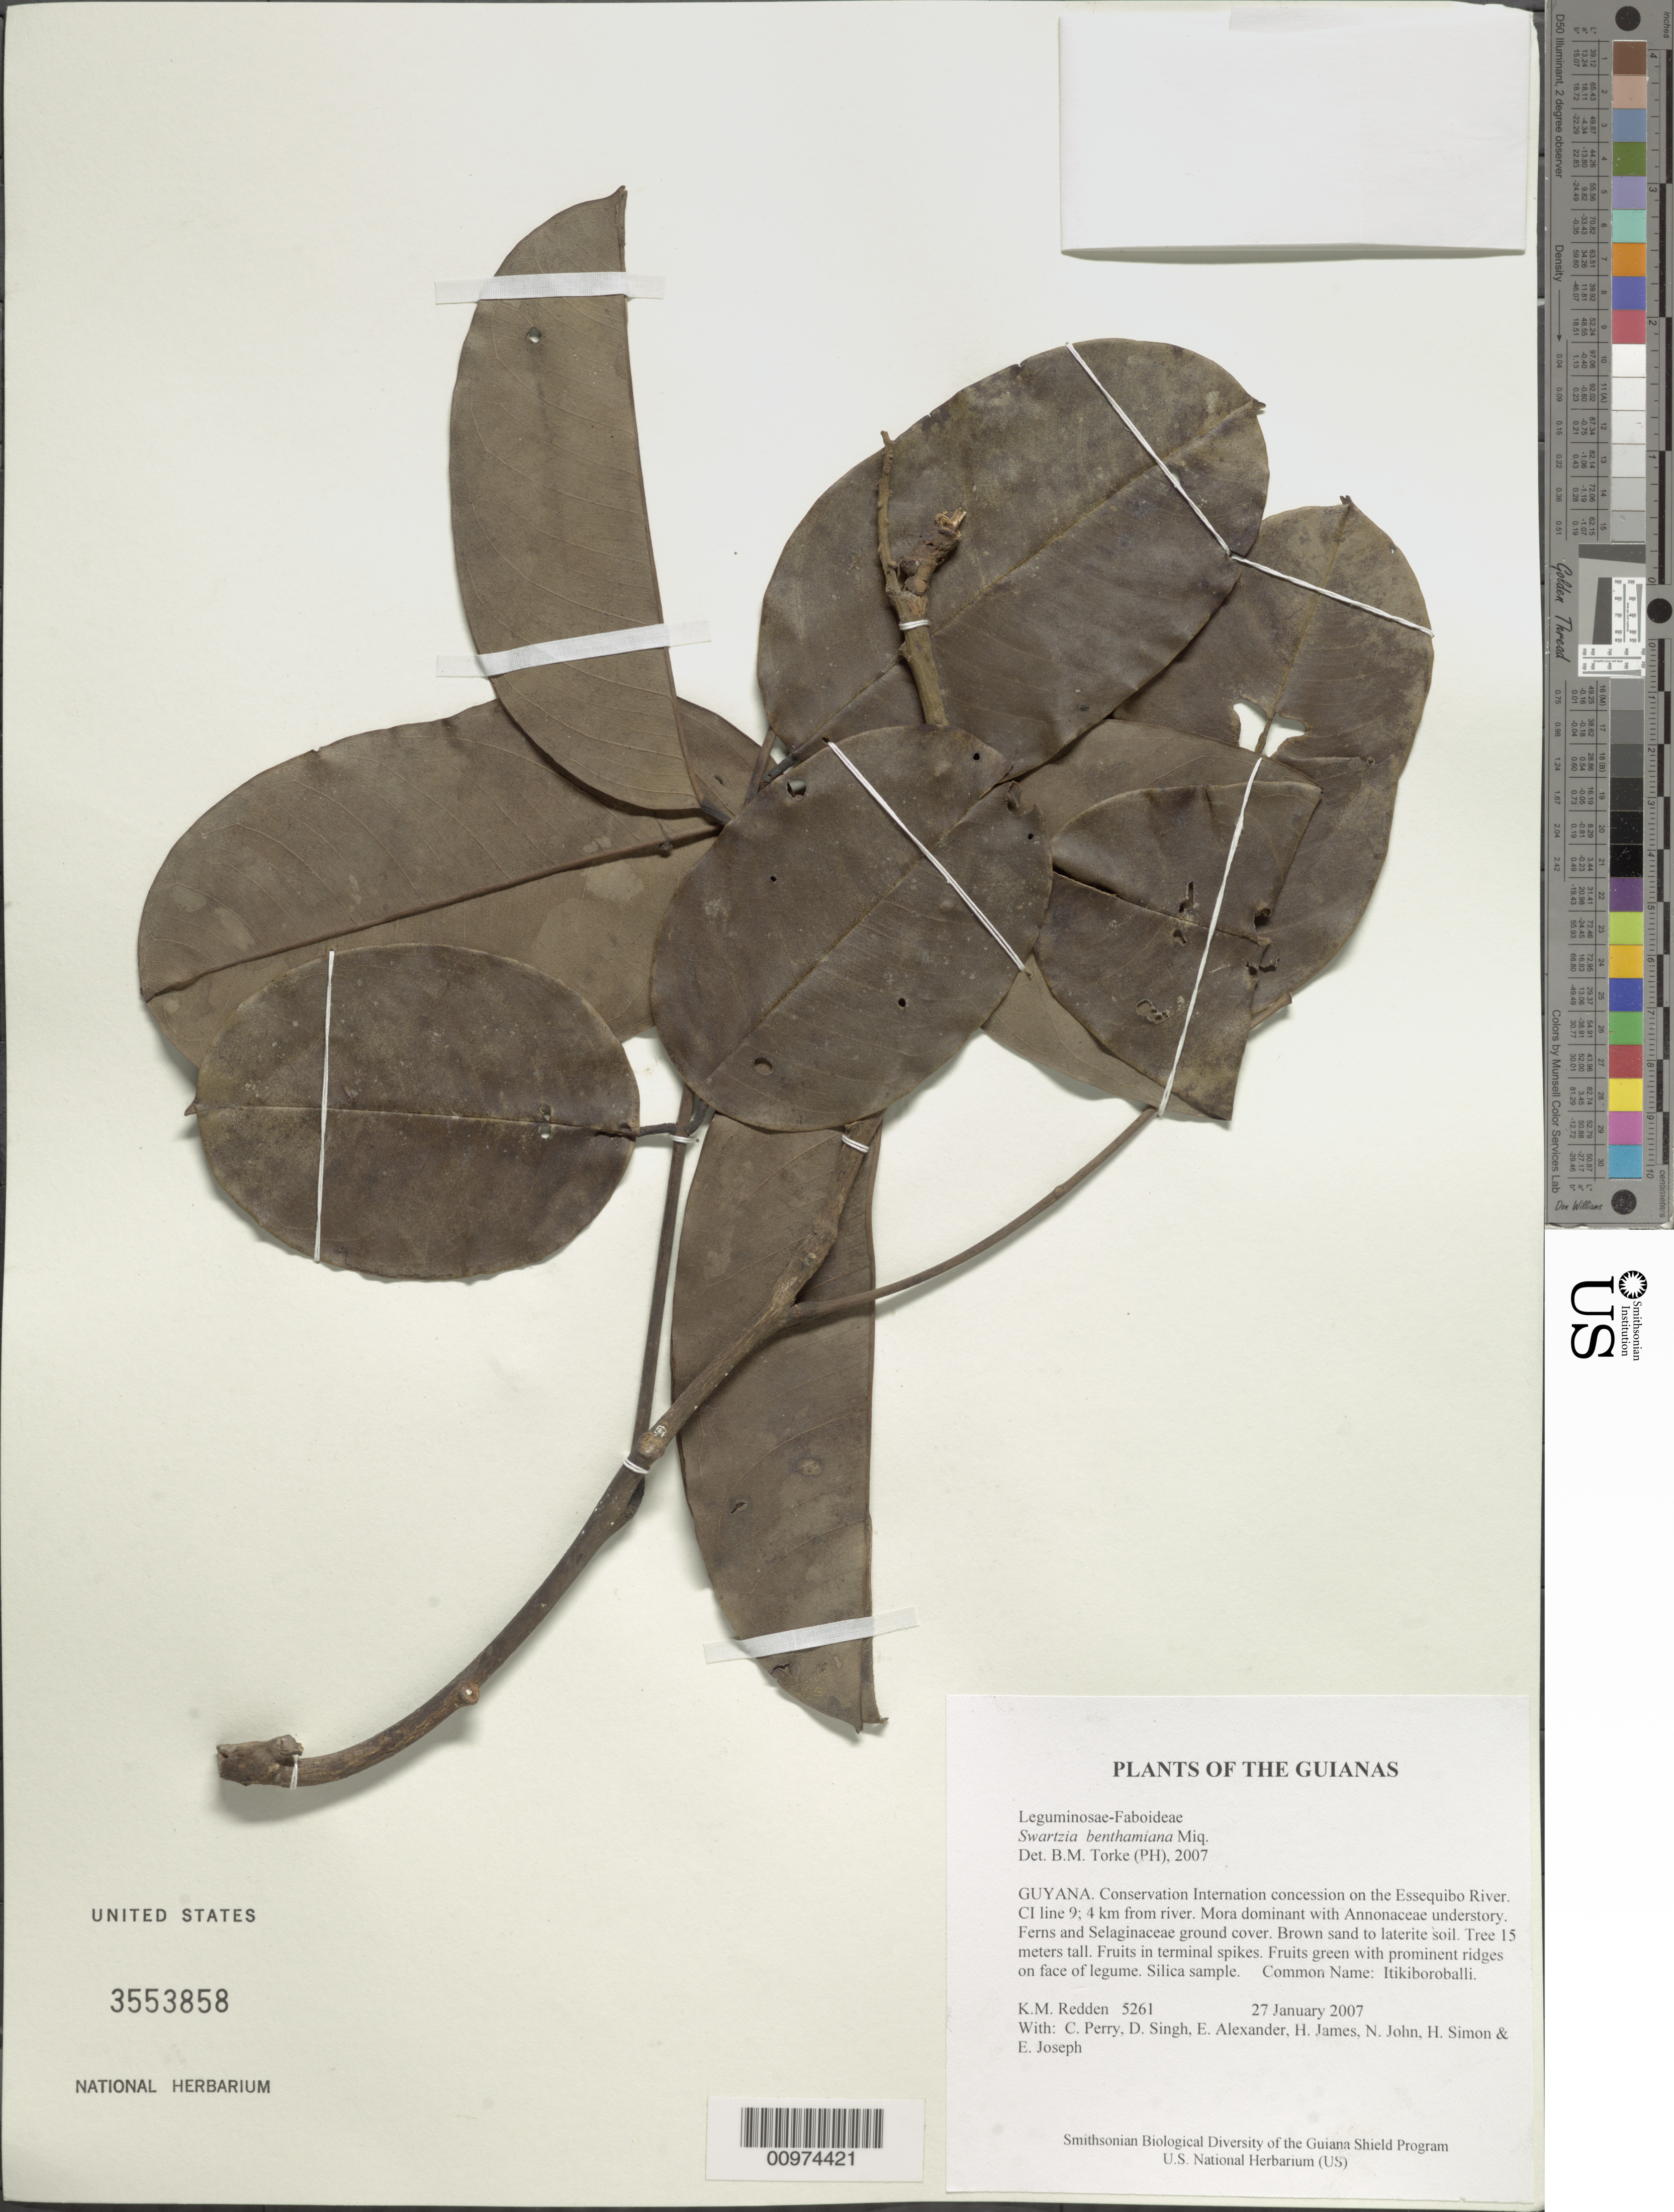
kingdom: Plantae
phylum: Tracheophyta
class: Magnoliopsida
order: Fabales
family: Fabaceae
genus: Swartzia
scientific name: Swartzia benthamiana var. benthamiana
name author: Miq.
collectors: K. M. Redden, C. Perry, D. Singh, E. Alexander, H. James, N. John, H. Simon & E. Joseph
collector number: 5261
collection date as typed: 27 January 2007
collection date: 2007-01-27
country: Guyana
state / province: U. Takutu-U. Essequibo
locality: Conservation International concession on the Essequibo River. CI line 9; 4 km from river.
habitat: Mora dominant with Annonaceae understory. Ferns and Selaginaceae ground cover. Brown sand to laterite soil.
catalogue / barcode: US 3553858